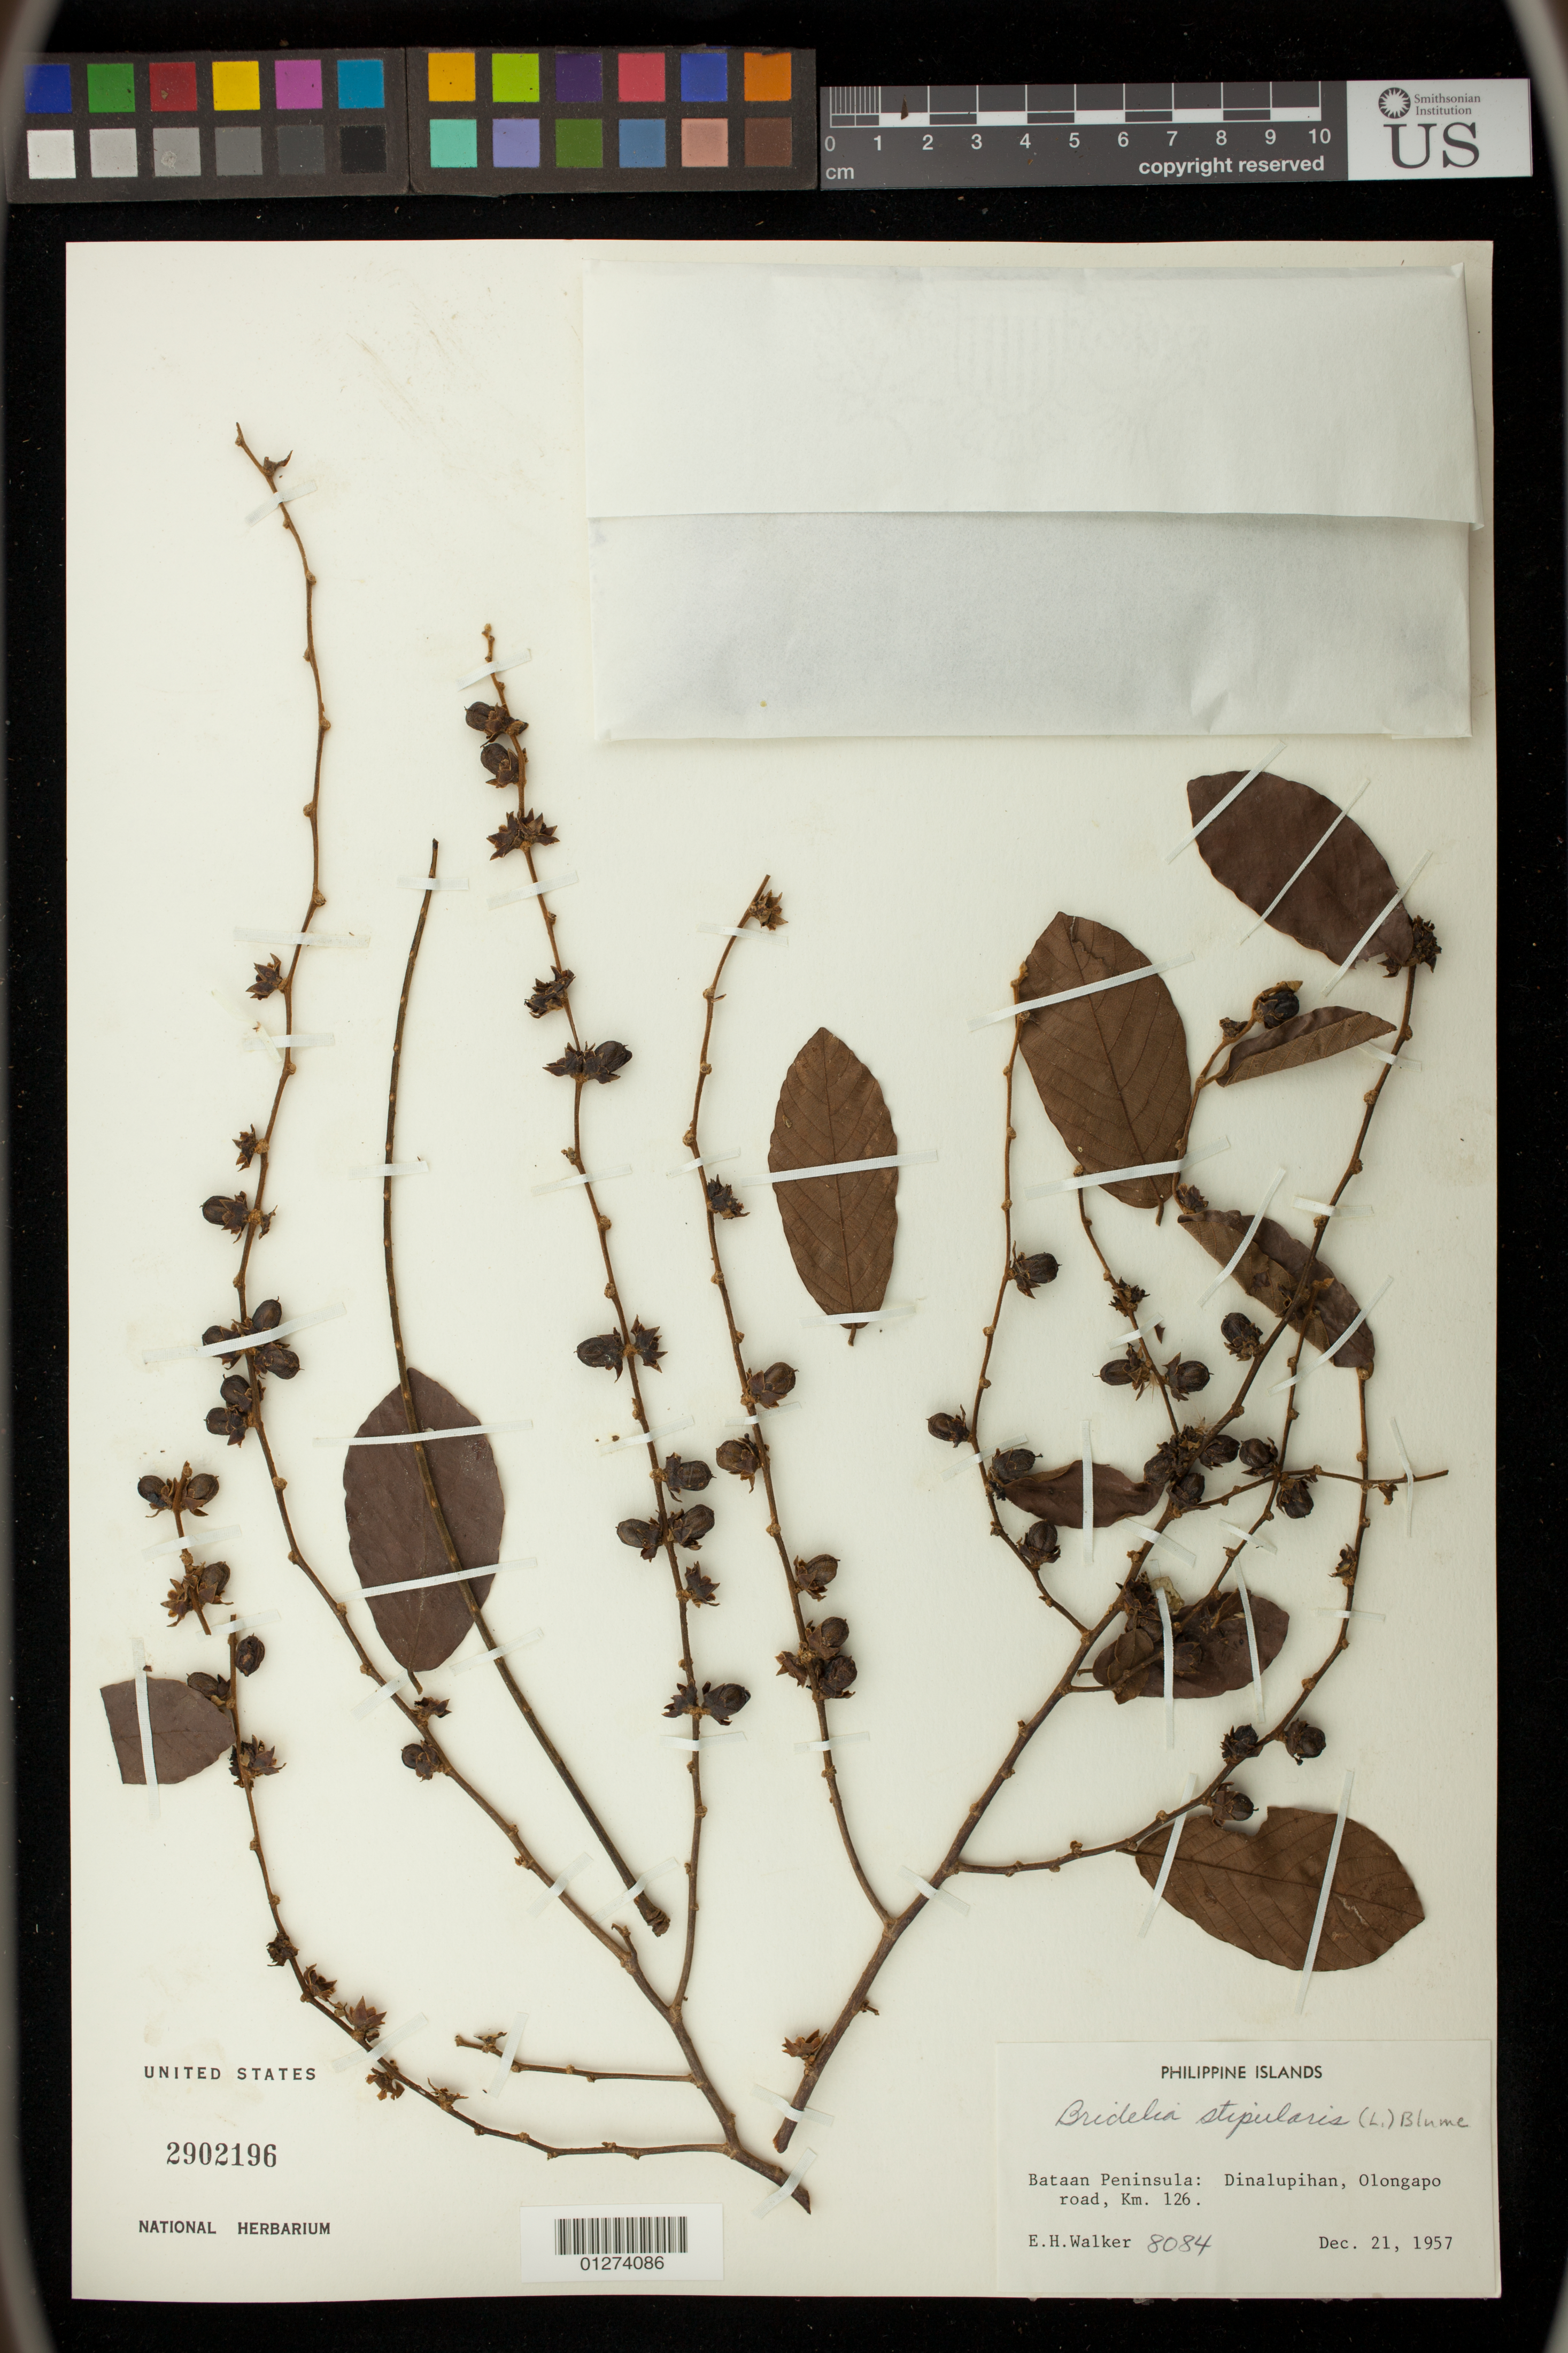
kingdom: Plantae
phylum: Tracheophyta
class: Magnoliopsida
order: Malpighiales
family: Phyllanthaceae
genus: Bridelia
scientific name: Bridelia stipularis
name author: (L.) Blume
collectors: E. H. Walker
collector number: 8084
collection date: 1957-12-21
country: Philippines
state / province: Central Luzon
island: Luzon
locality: Bataan Peninsula: Dinalupihan, Olongapo road, Km. 126.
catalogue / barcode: US 2902196